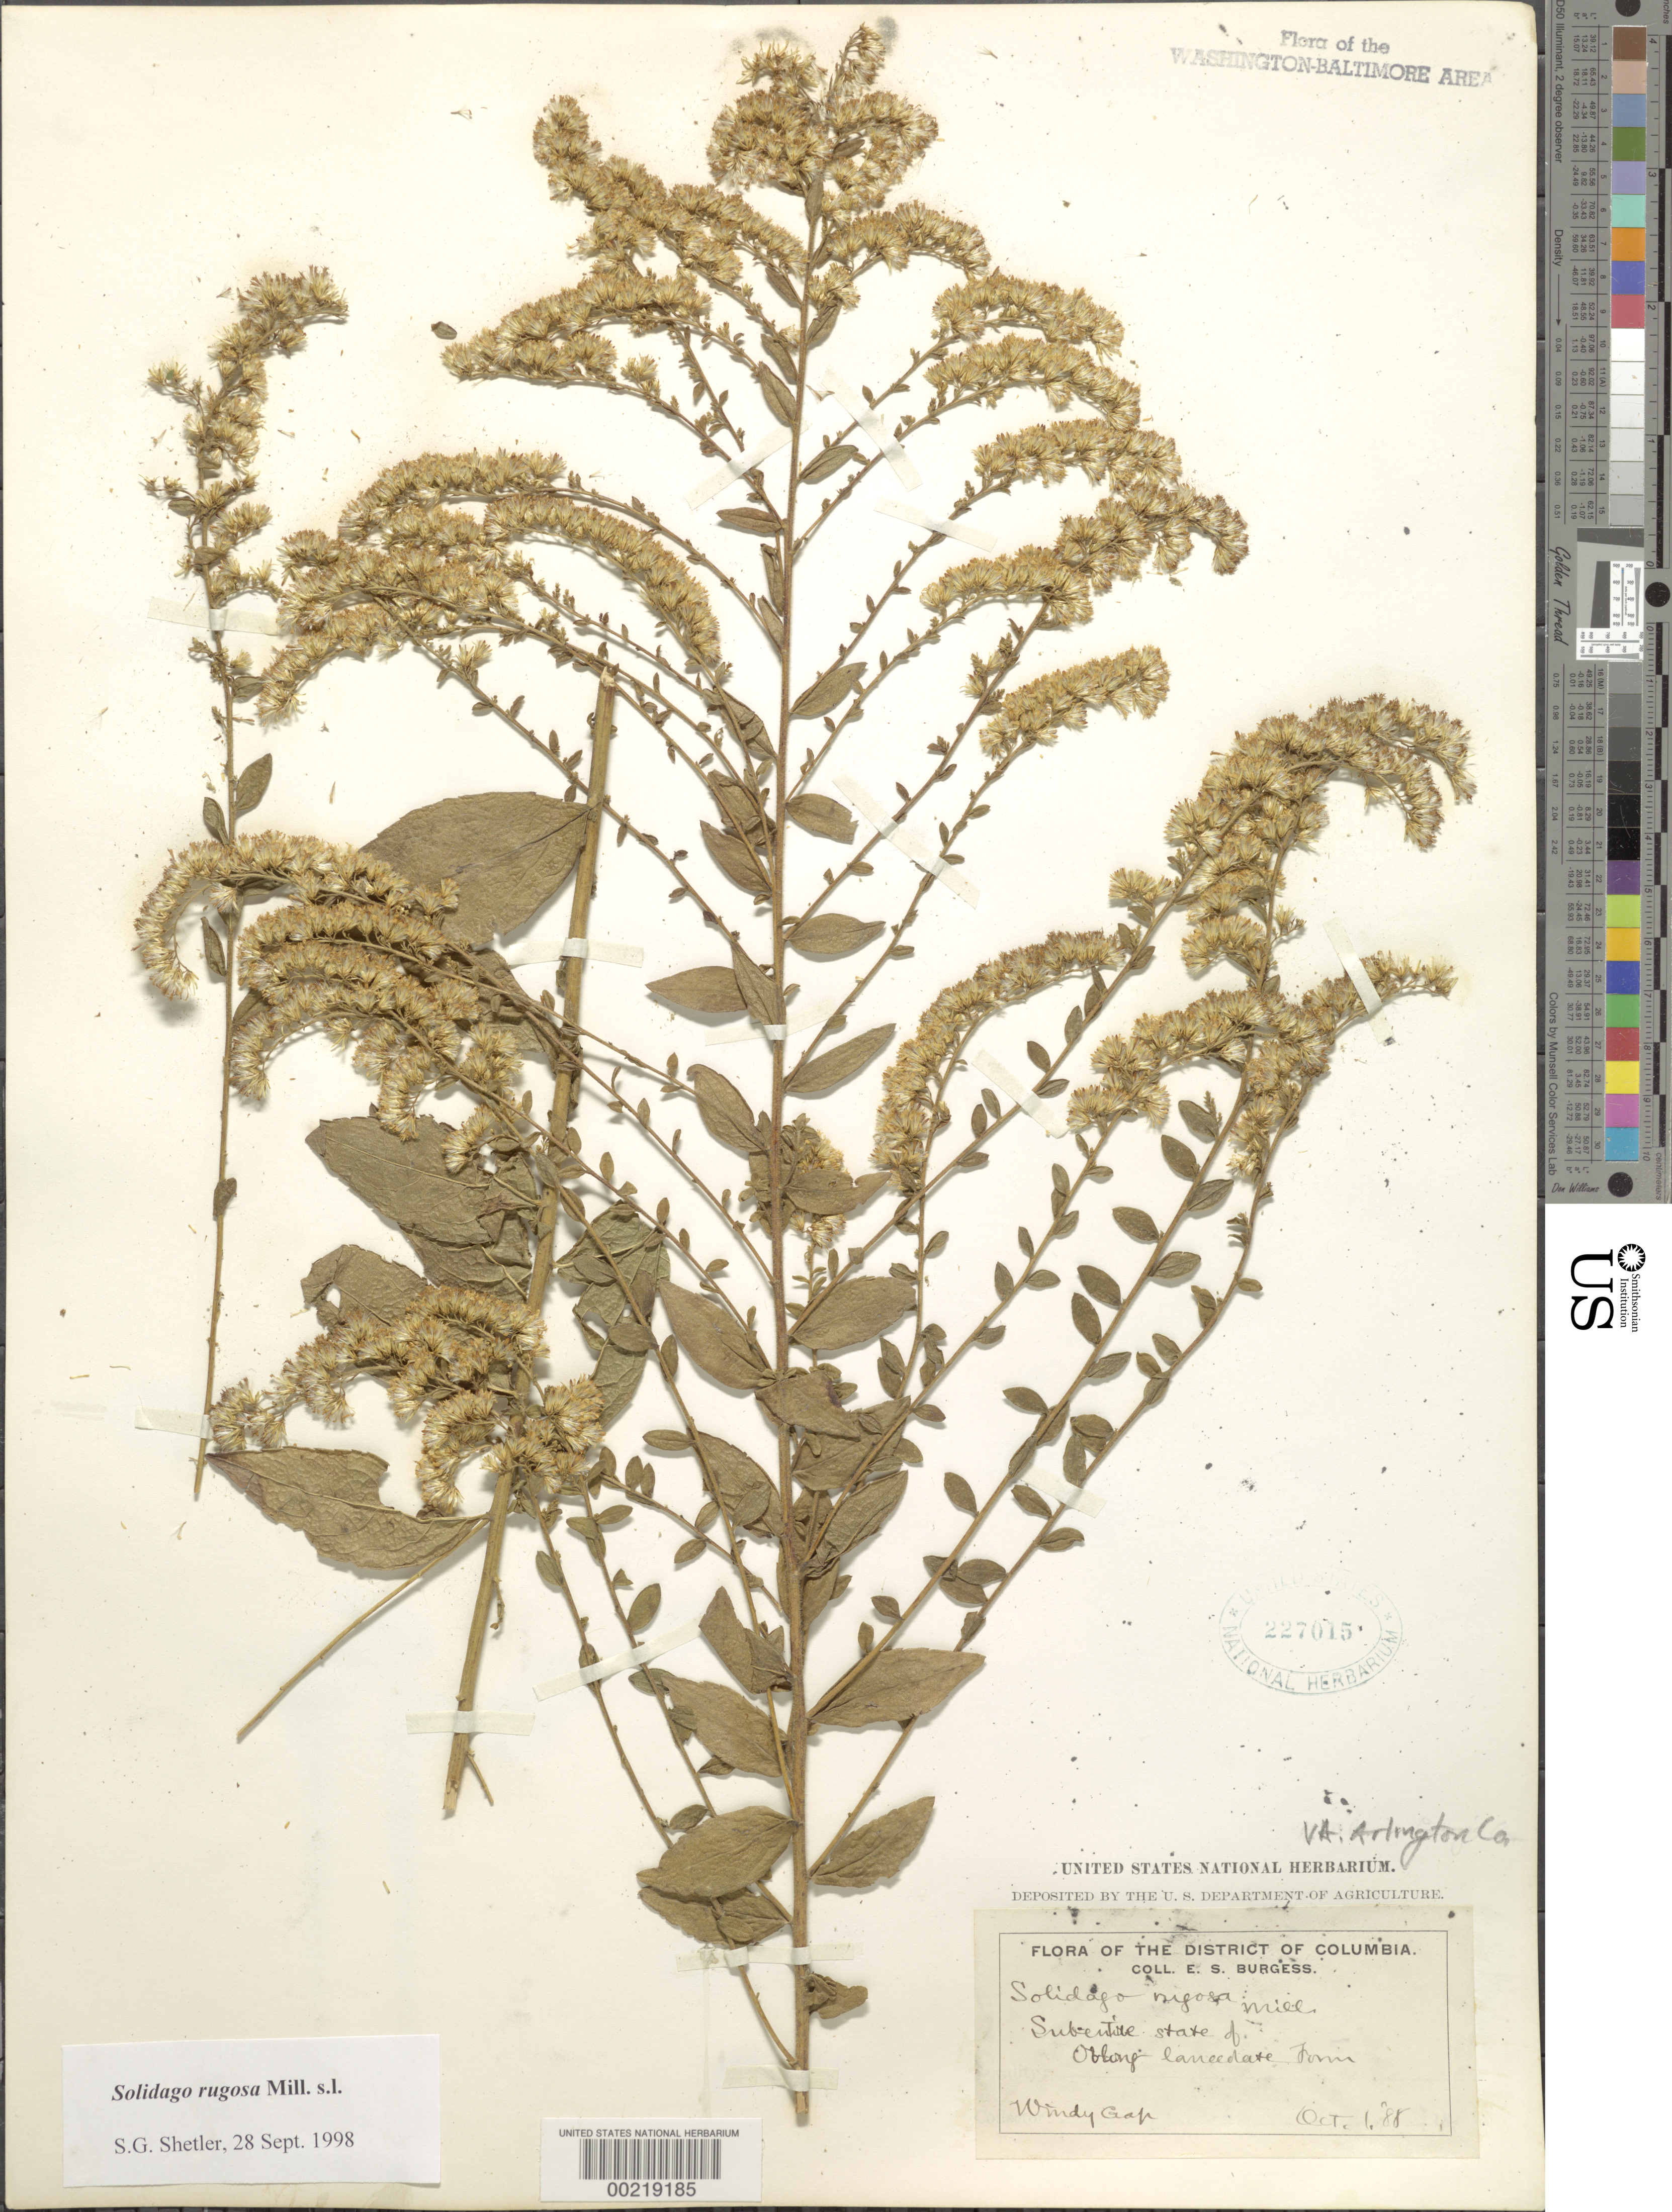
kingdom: Plantae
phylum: Tracheophyta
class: Magnoliopsida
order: Asterales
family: Asteraceae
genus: Solidago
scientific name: Solidago rugosa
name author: Mill.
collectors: E. Burgess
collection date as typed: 01 Oct 1888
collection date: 1888-10-01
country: United States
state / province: Virginia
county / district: Arlington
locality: Windy Gap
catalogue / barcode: US 227015